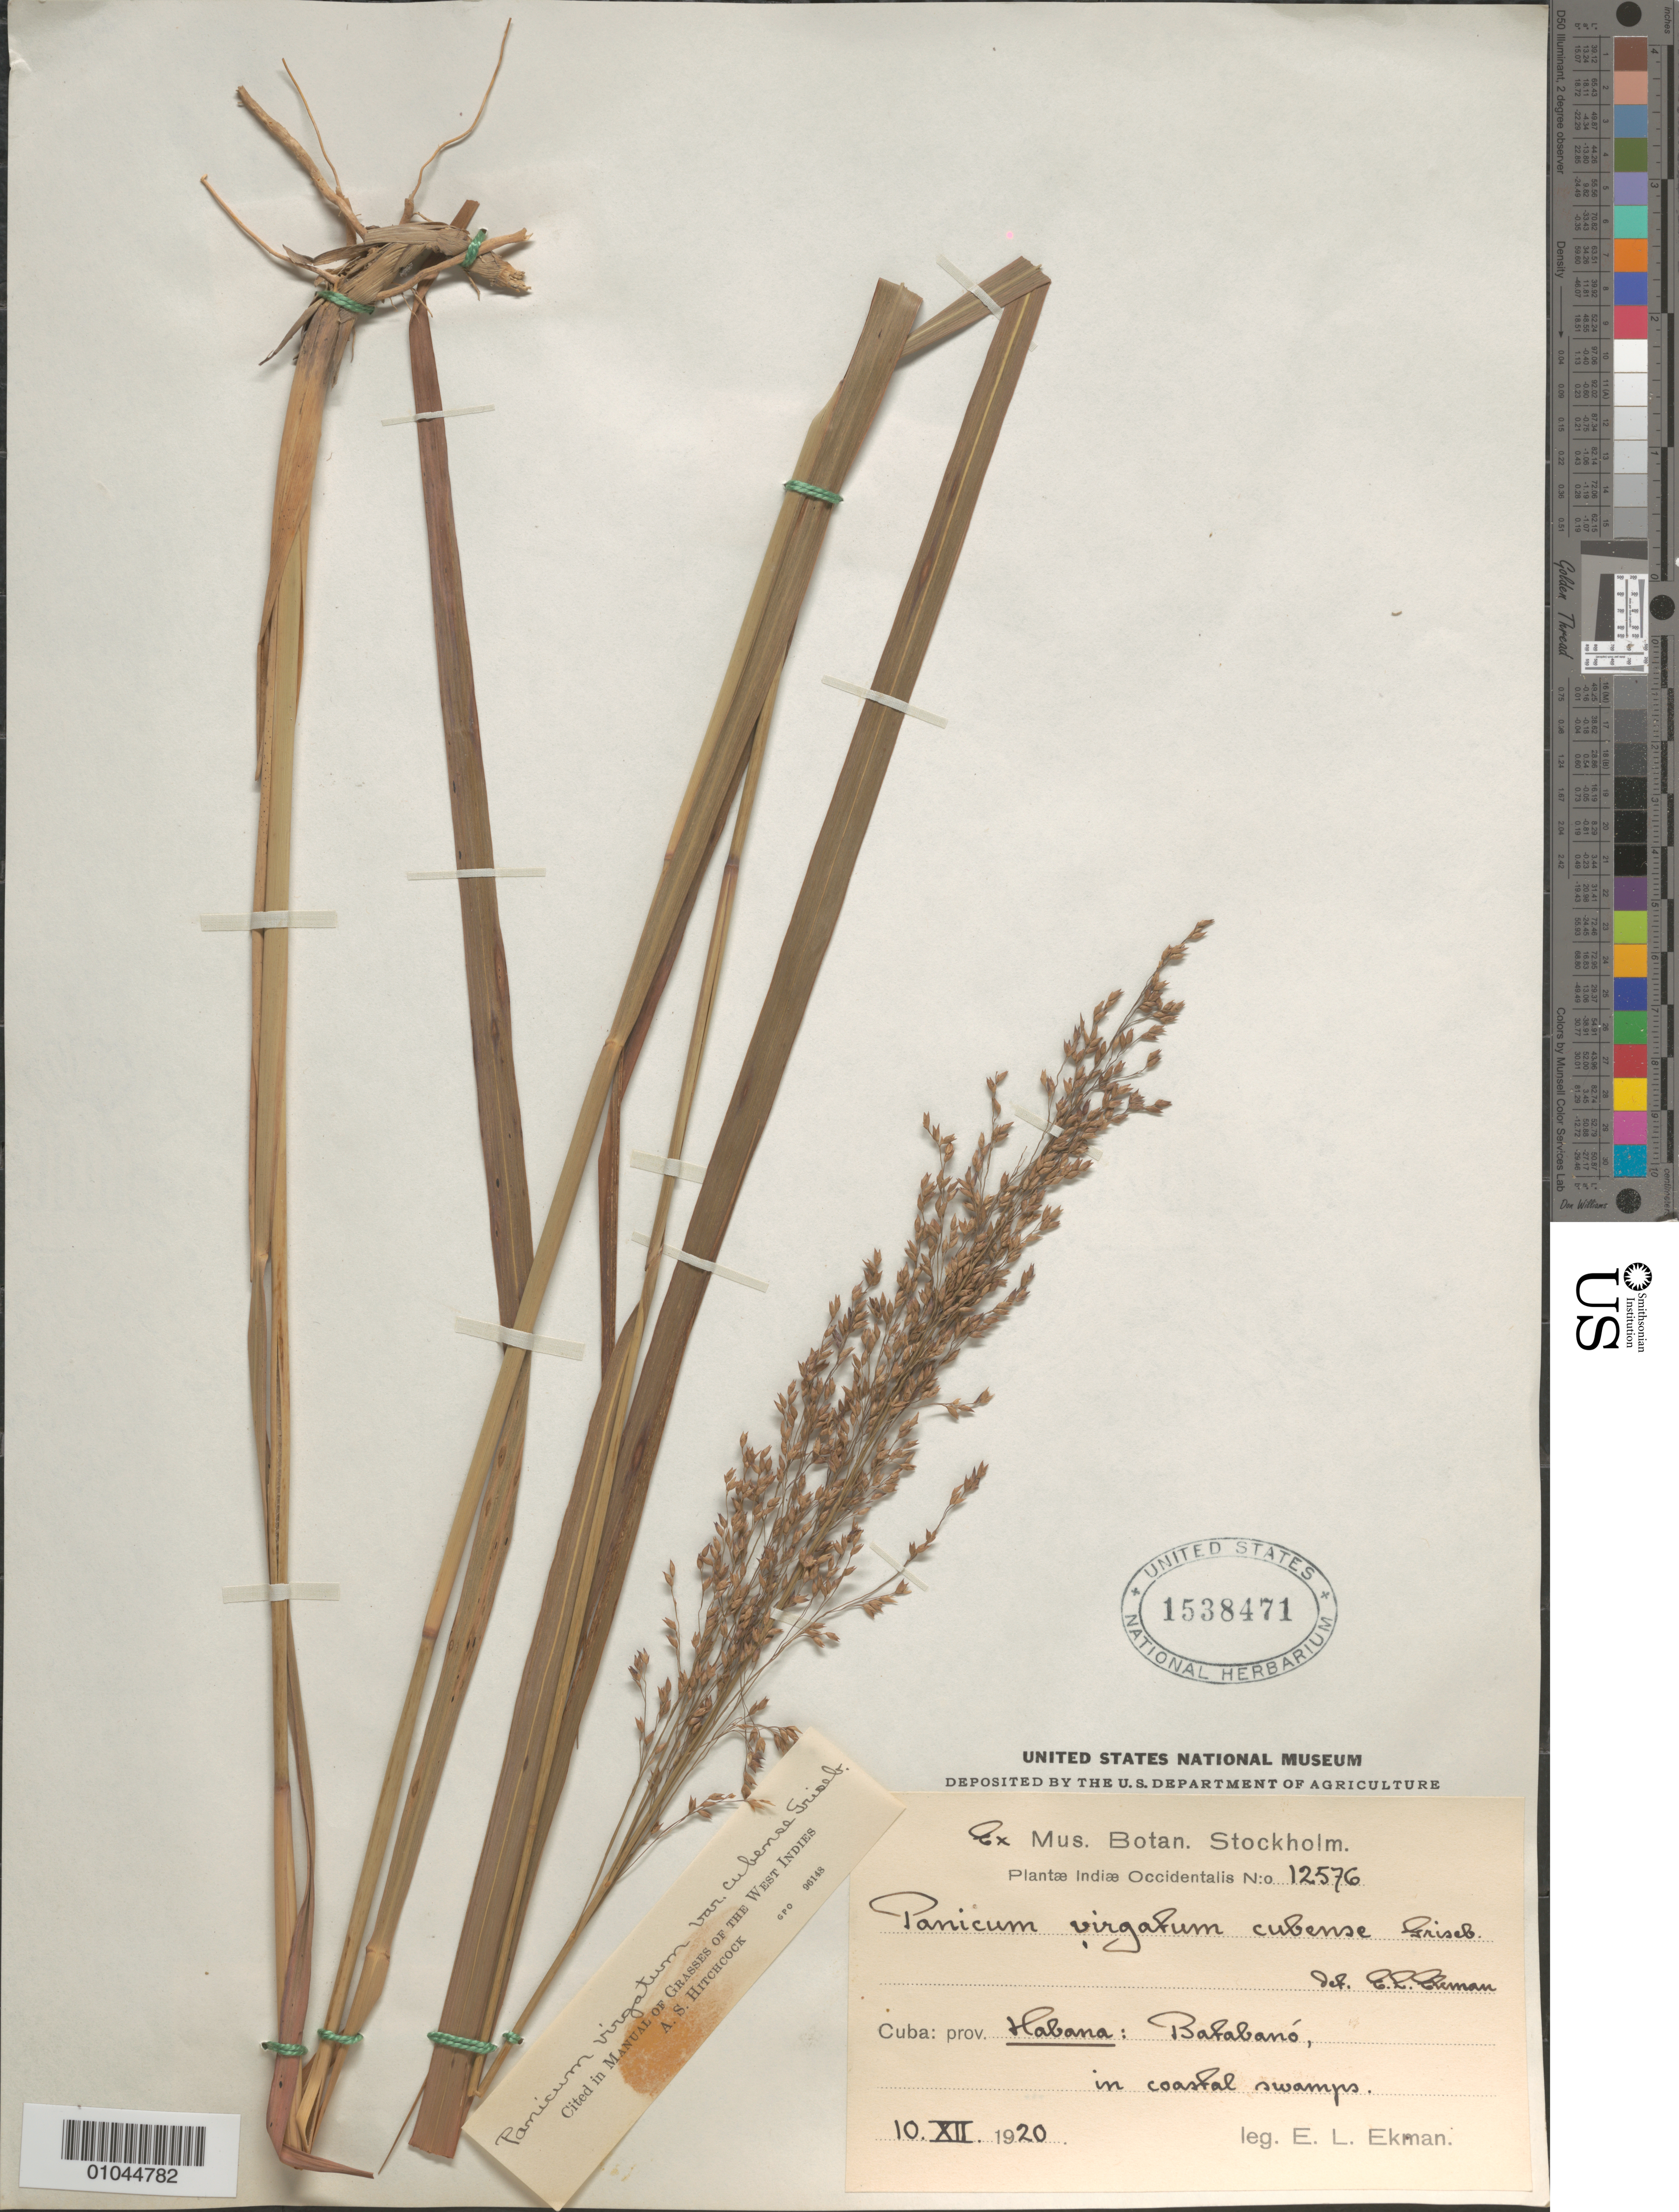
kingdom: Plantae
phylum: Tracheophyta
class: Liliopsida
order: Poales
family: Poaceae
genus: Panicum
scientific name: Panicum virgatum var. cubense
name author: Griseb.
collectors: E. L. Ekman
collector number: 12576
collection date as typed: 10 Dec 1920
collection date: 1920-12-10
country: Cuba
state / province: La Habana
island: Cuba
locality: Batabanó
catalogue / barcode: US 1538471